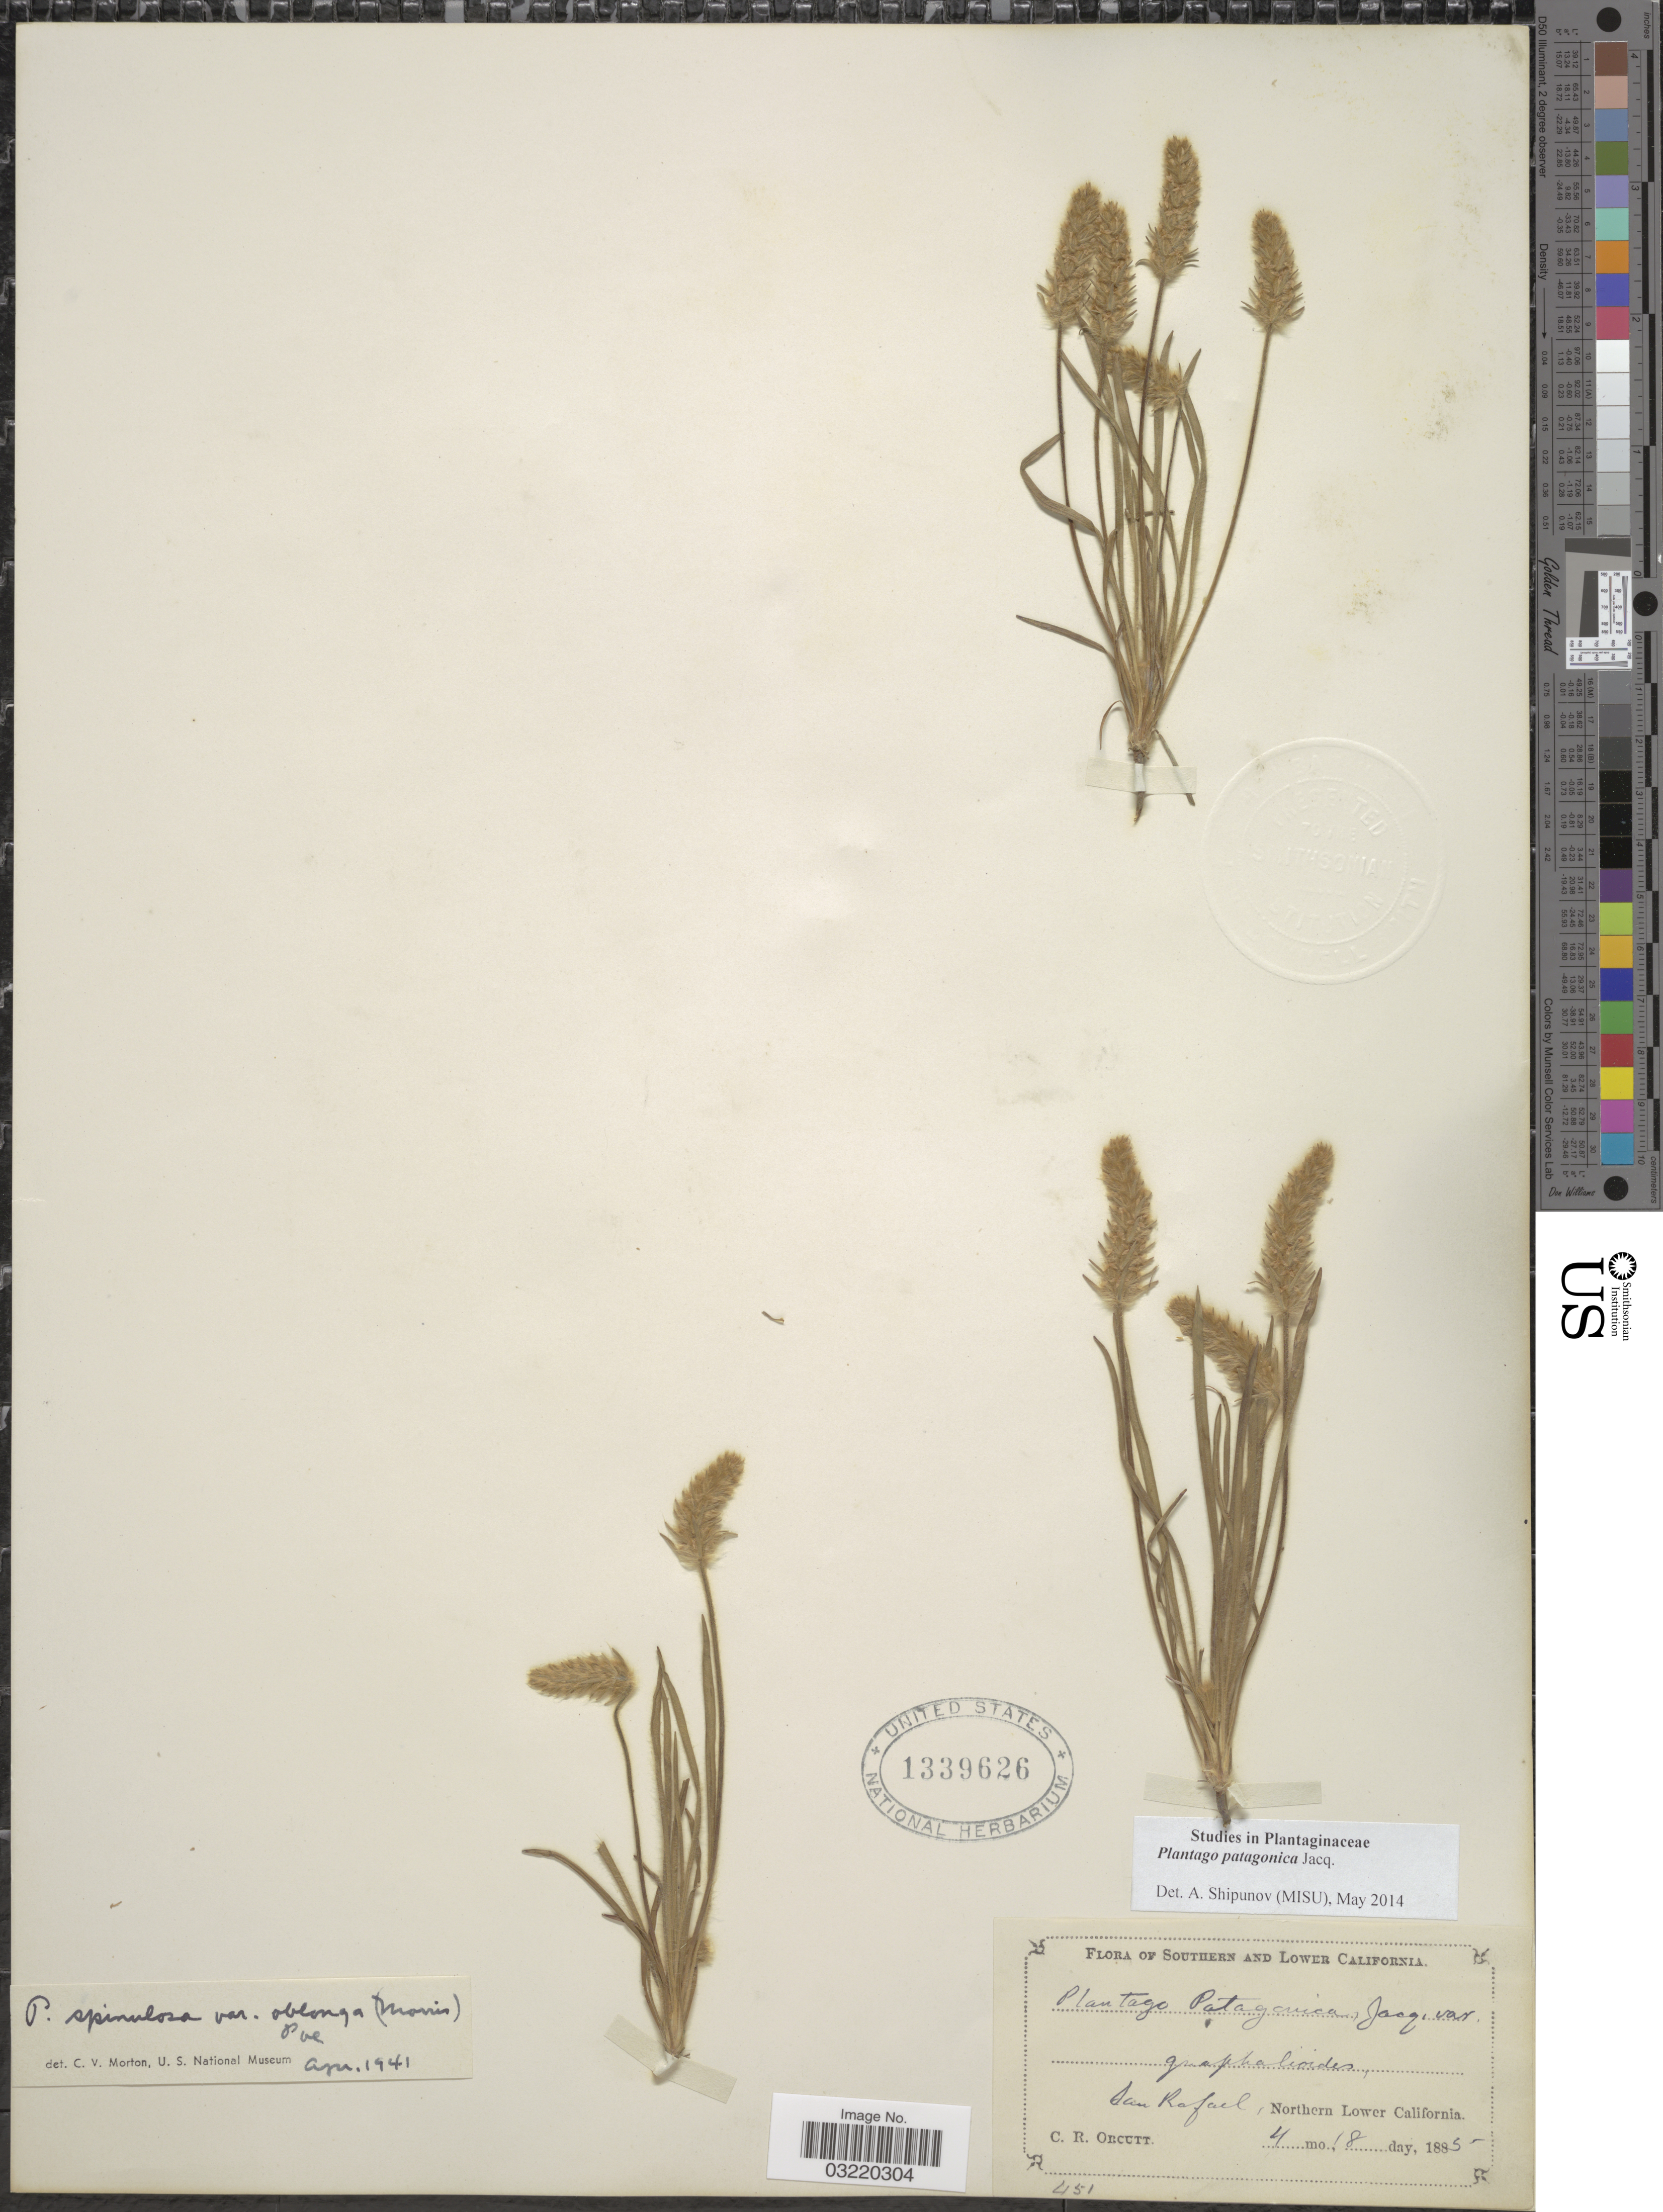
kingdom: Plantae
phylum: Tracheophyta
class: Magnoliopsida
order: Lamiales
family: Plantaginaceae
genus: Plantago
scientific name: Plantago patagonica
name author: Jacq.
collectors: C. R. Orcutt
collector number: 451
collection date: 1885-05-18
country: Mexico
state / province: Baja California Norte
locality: San Rafael, Northern Lower California.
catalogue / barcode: US 1339626